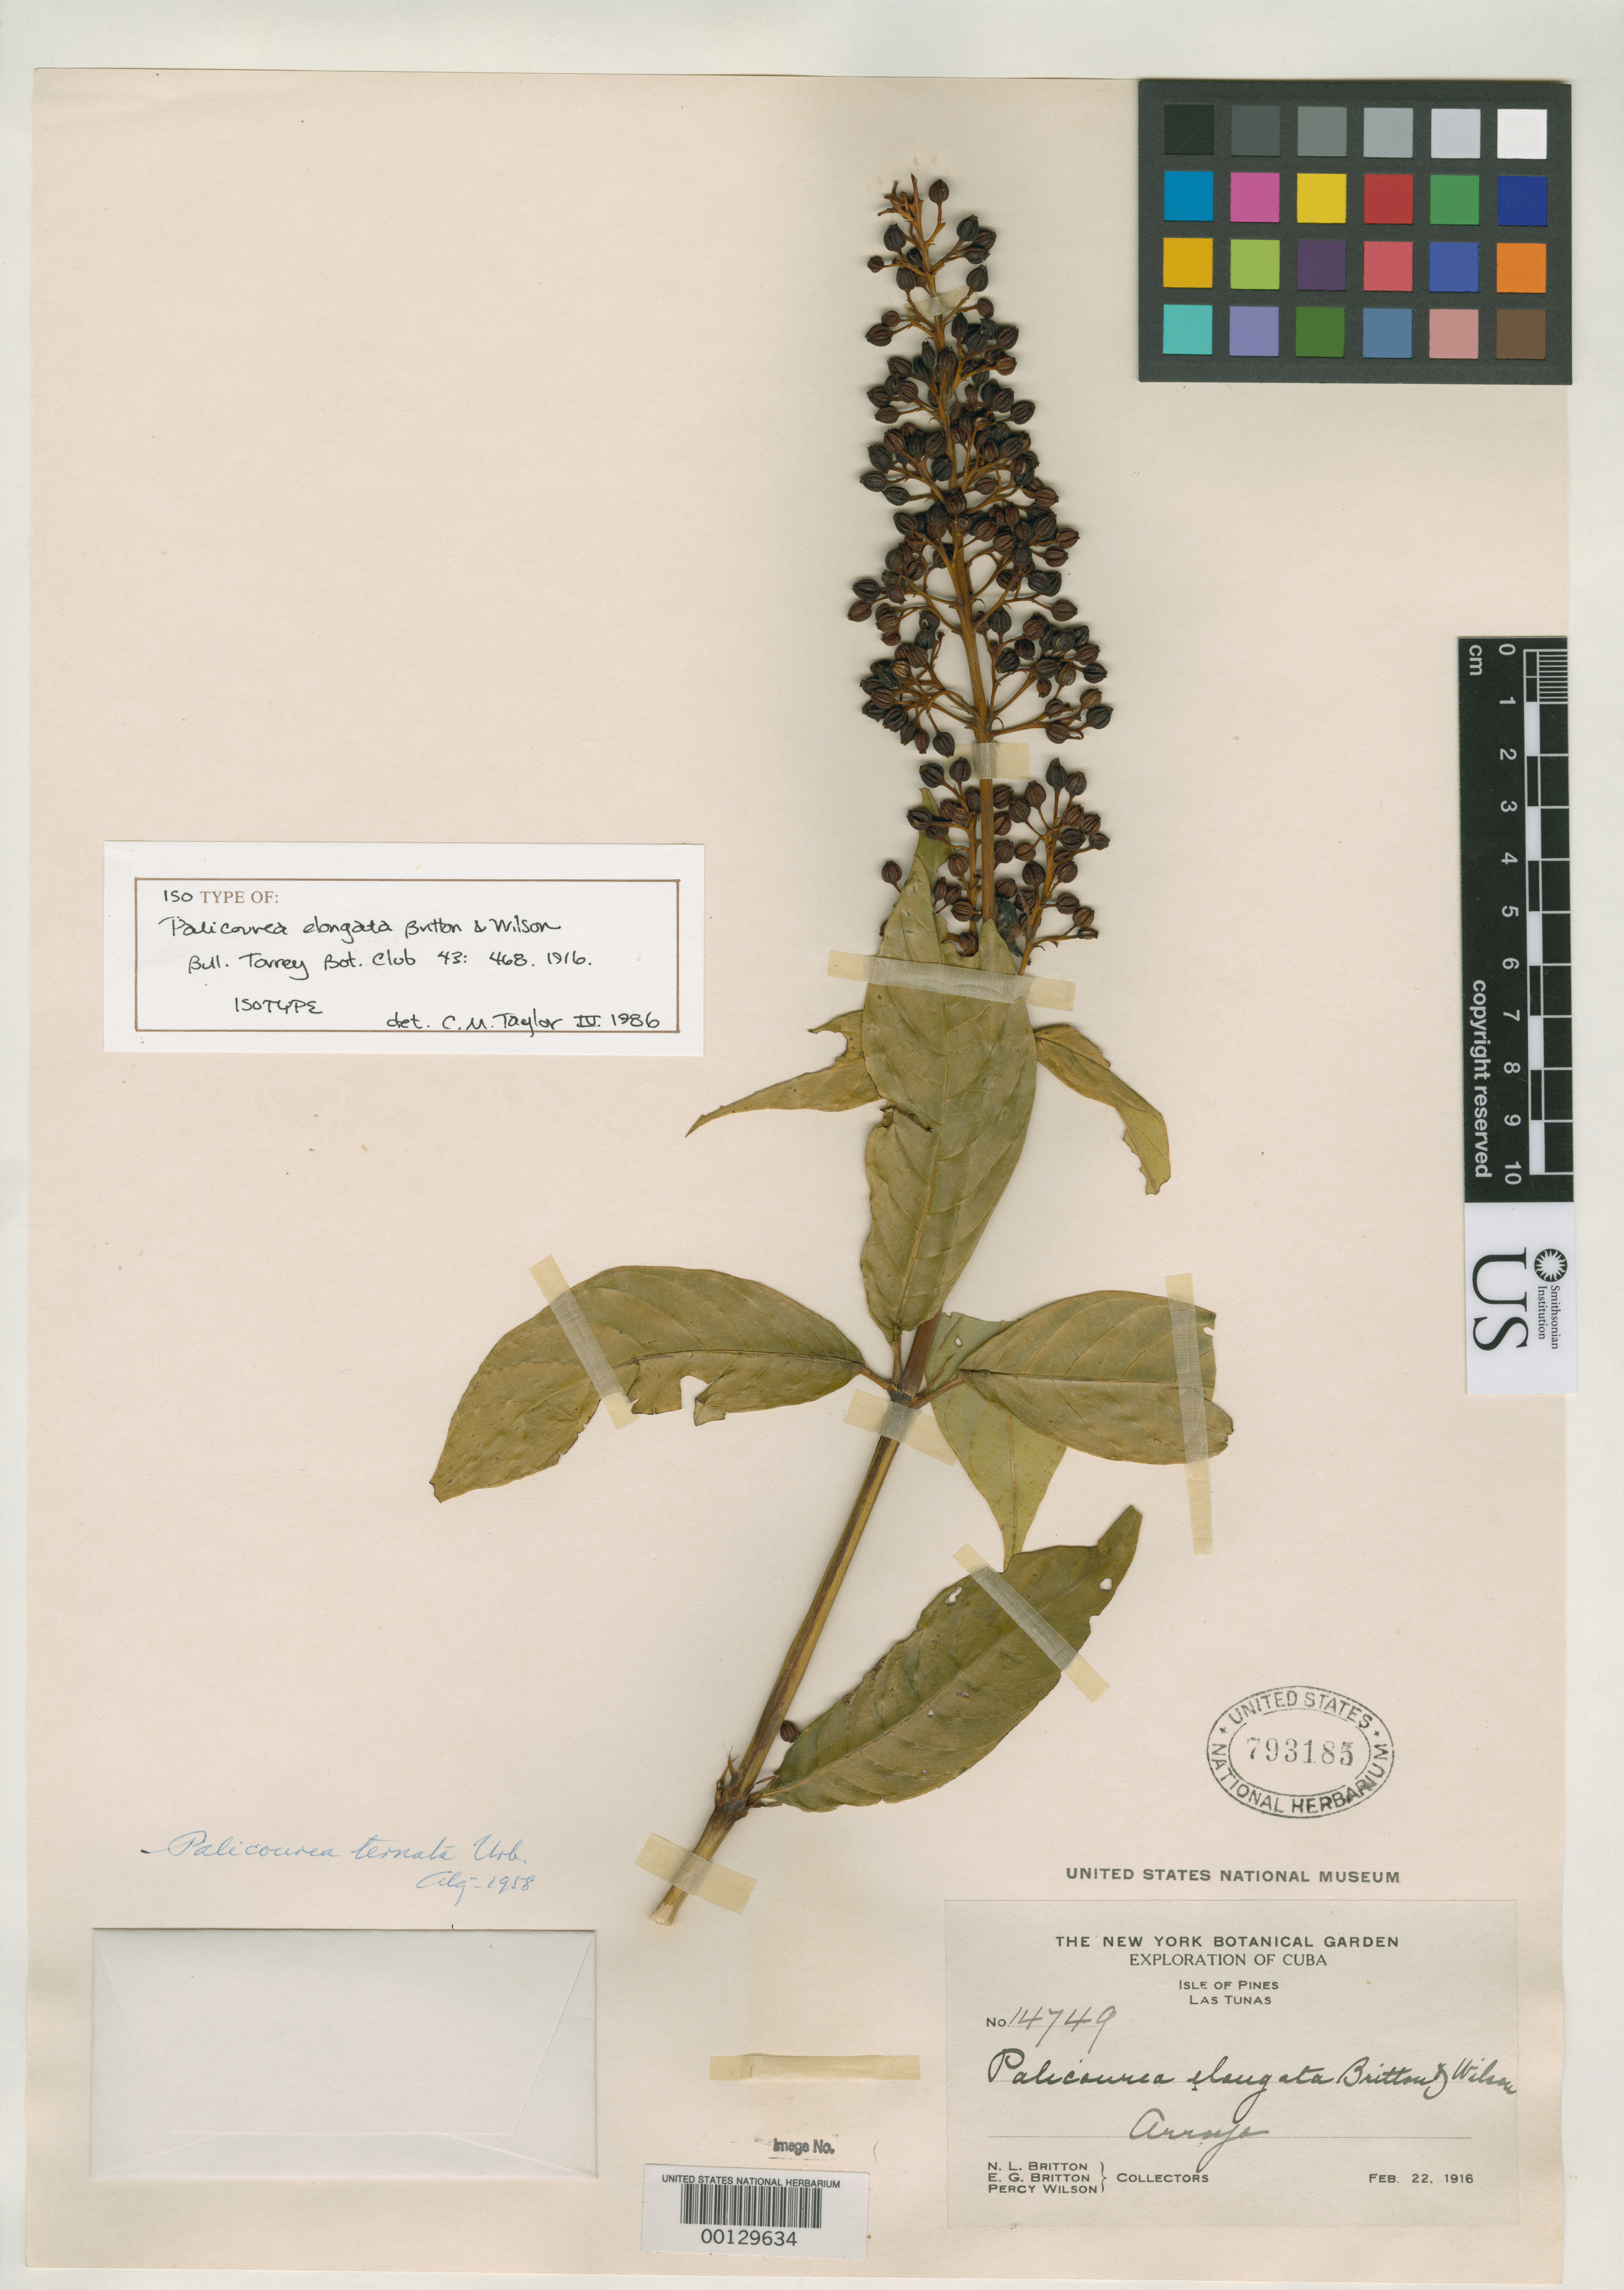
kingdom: Plantae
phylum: Tracheophyta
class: Magnoliopsida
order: Gentianales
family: Rubiaceae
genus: Palicourea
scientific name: Palicourea elongata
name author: Britton & P. Wilson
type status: Isotype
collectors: N. Britton, E. G. Britton & P. Wilson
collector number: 14749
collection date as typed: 22 Feb 1916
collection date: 1916-02-22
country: Cuba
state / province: Isla de La Juventud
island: Isla de La Juventud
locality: Las Tunas.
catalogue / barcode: US 793185